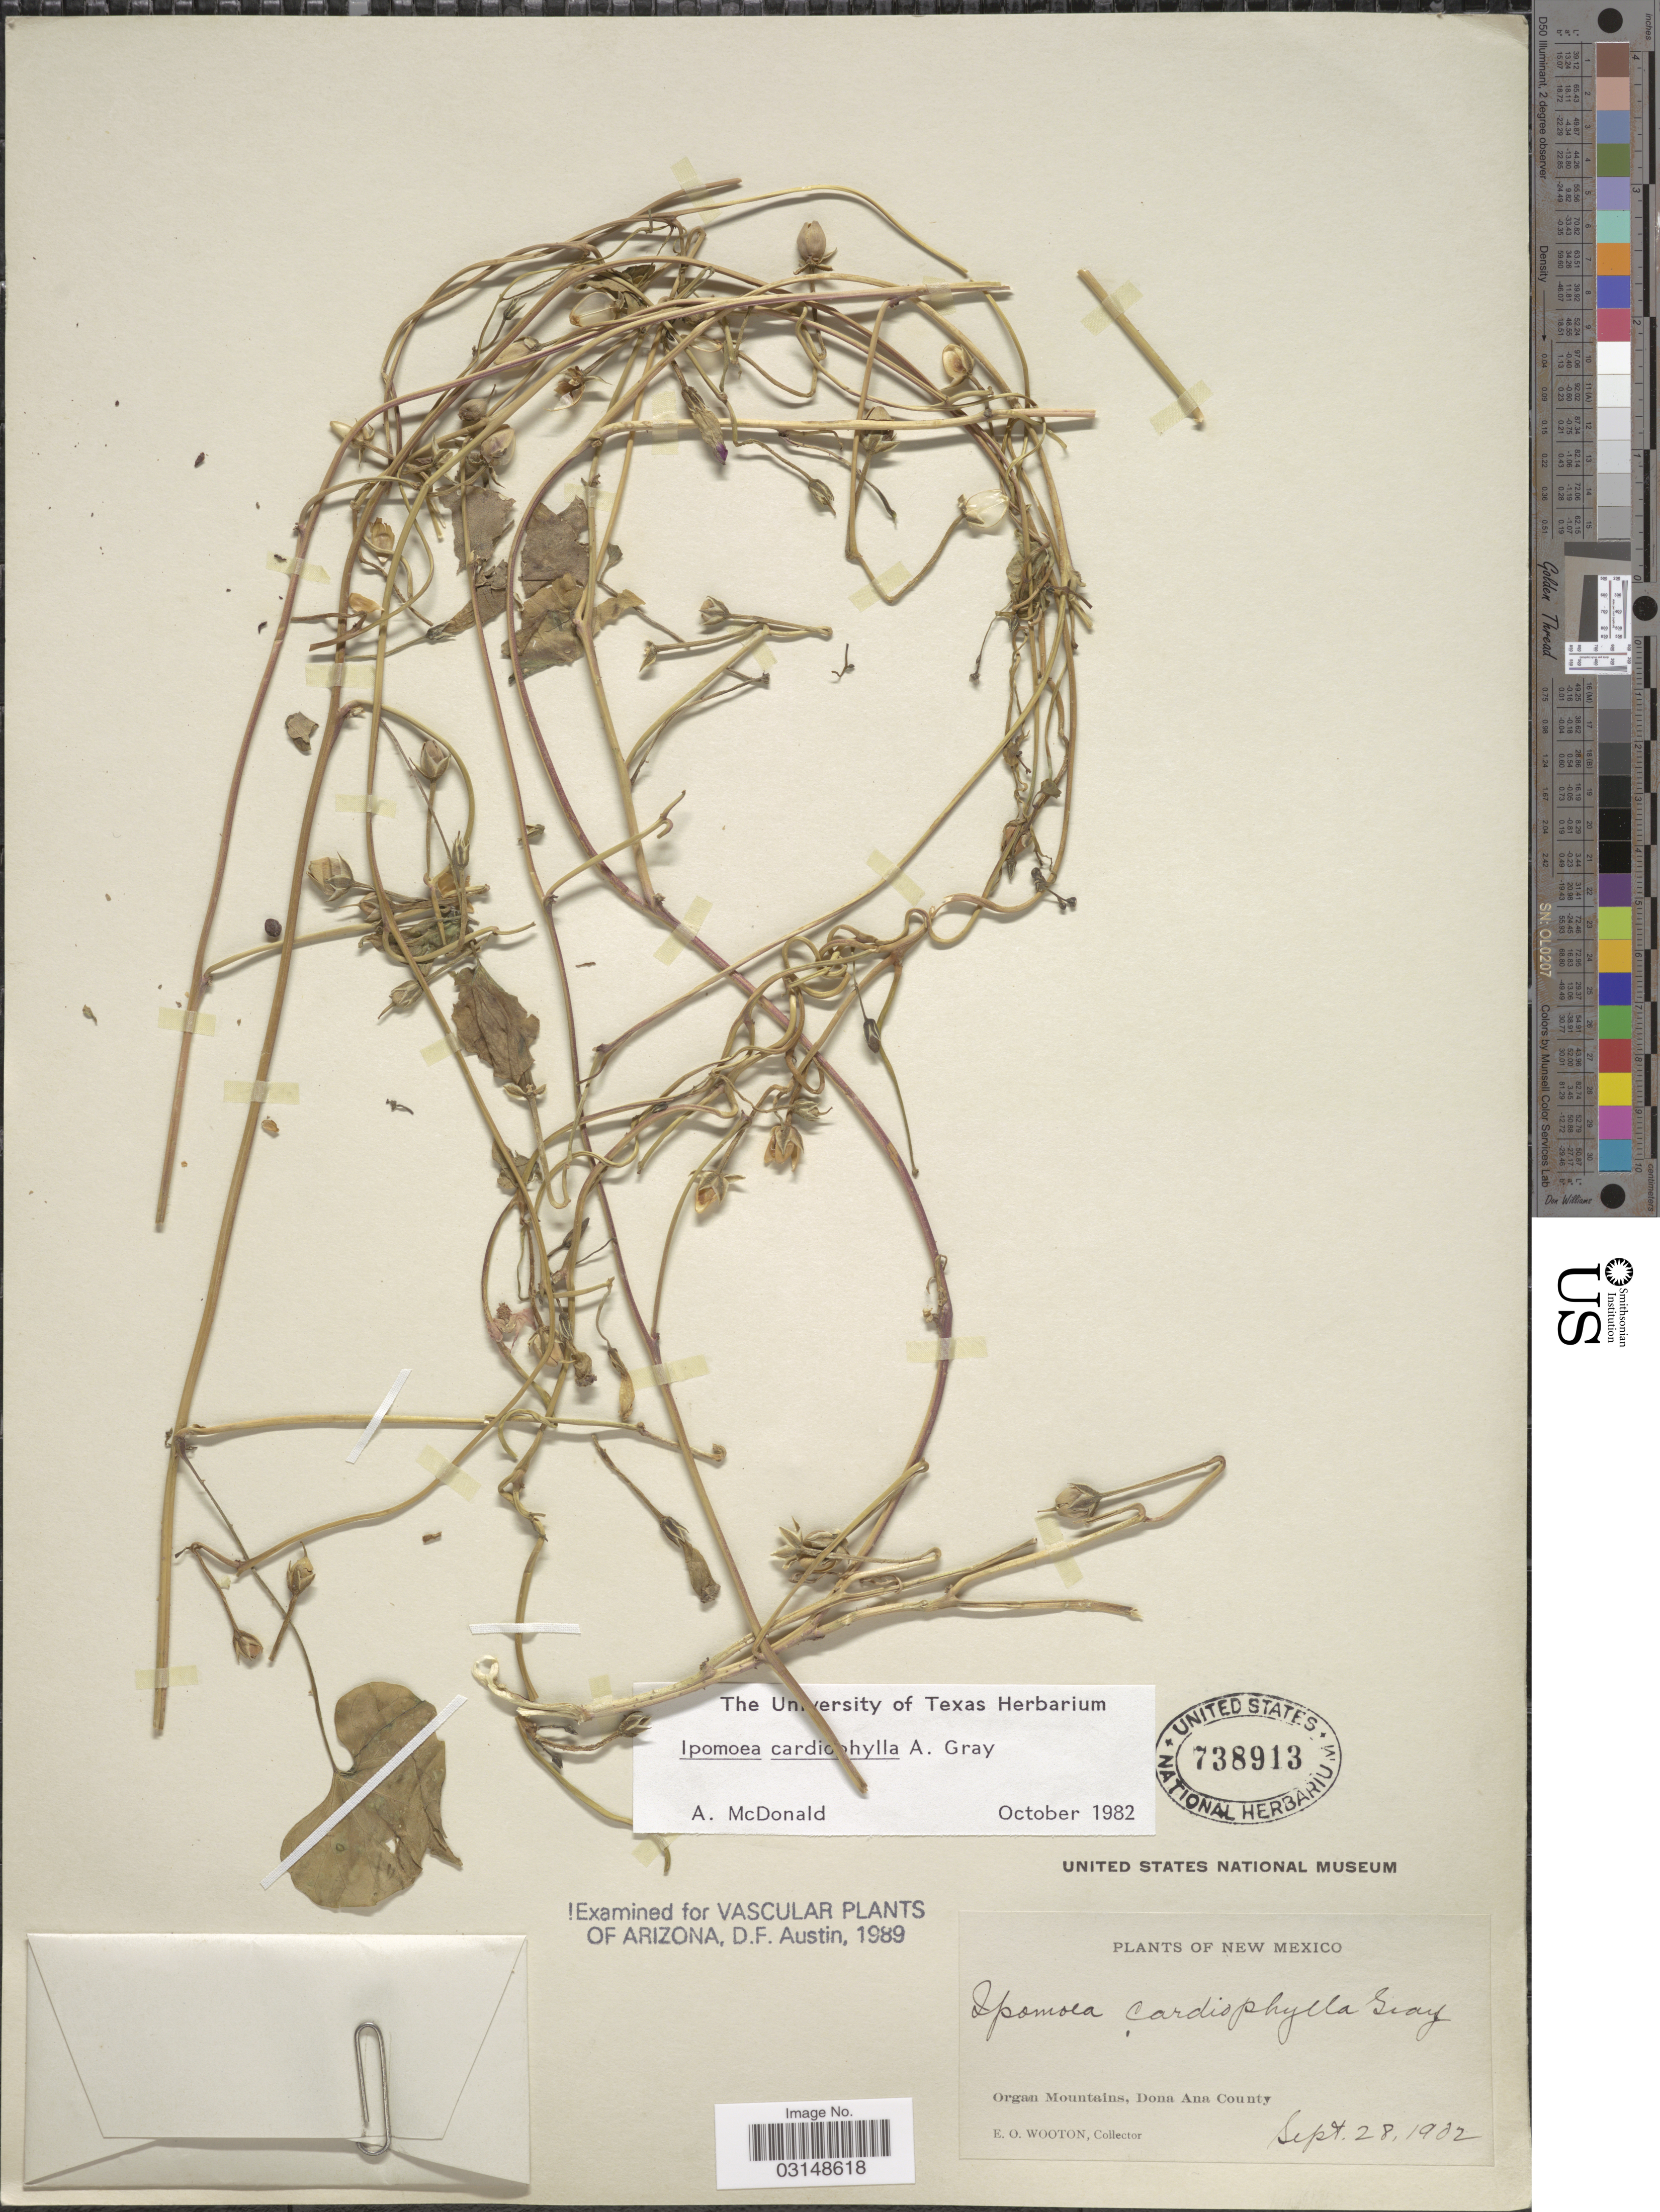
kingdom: Plantae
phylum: Tracheophyta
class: Magnoliopsida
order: Solanales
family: Convolvulaceae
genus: Ipomoea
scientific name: Ipomoea cardiophylla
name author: A. Gray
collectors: E. O. Wooton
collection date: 1902-09-28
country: United States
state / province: New Mexico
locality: Organ Mountains, Dona Ana County.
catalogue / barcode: US 738913